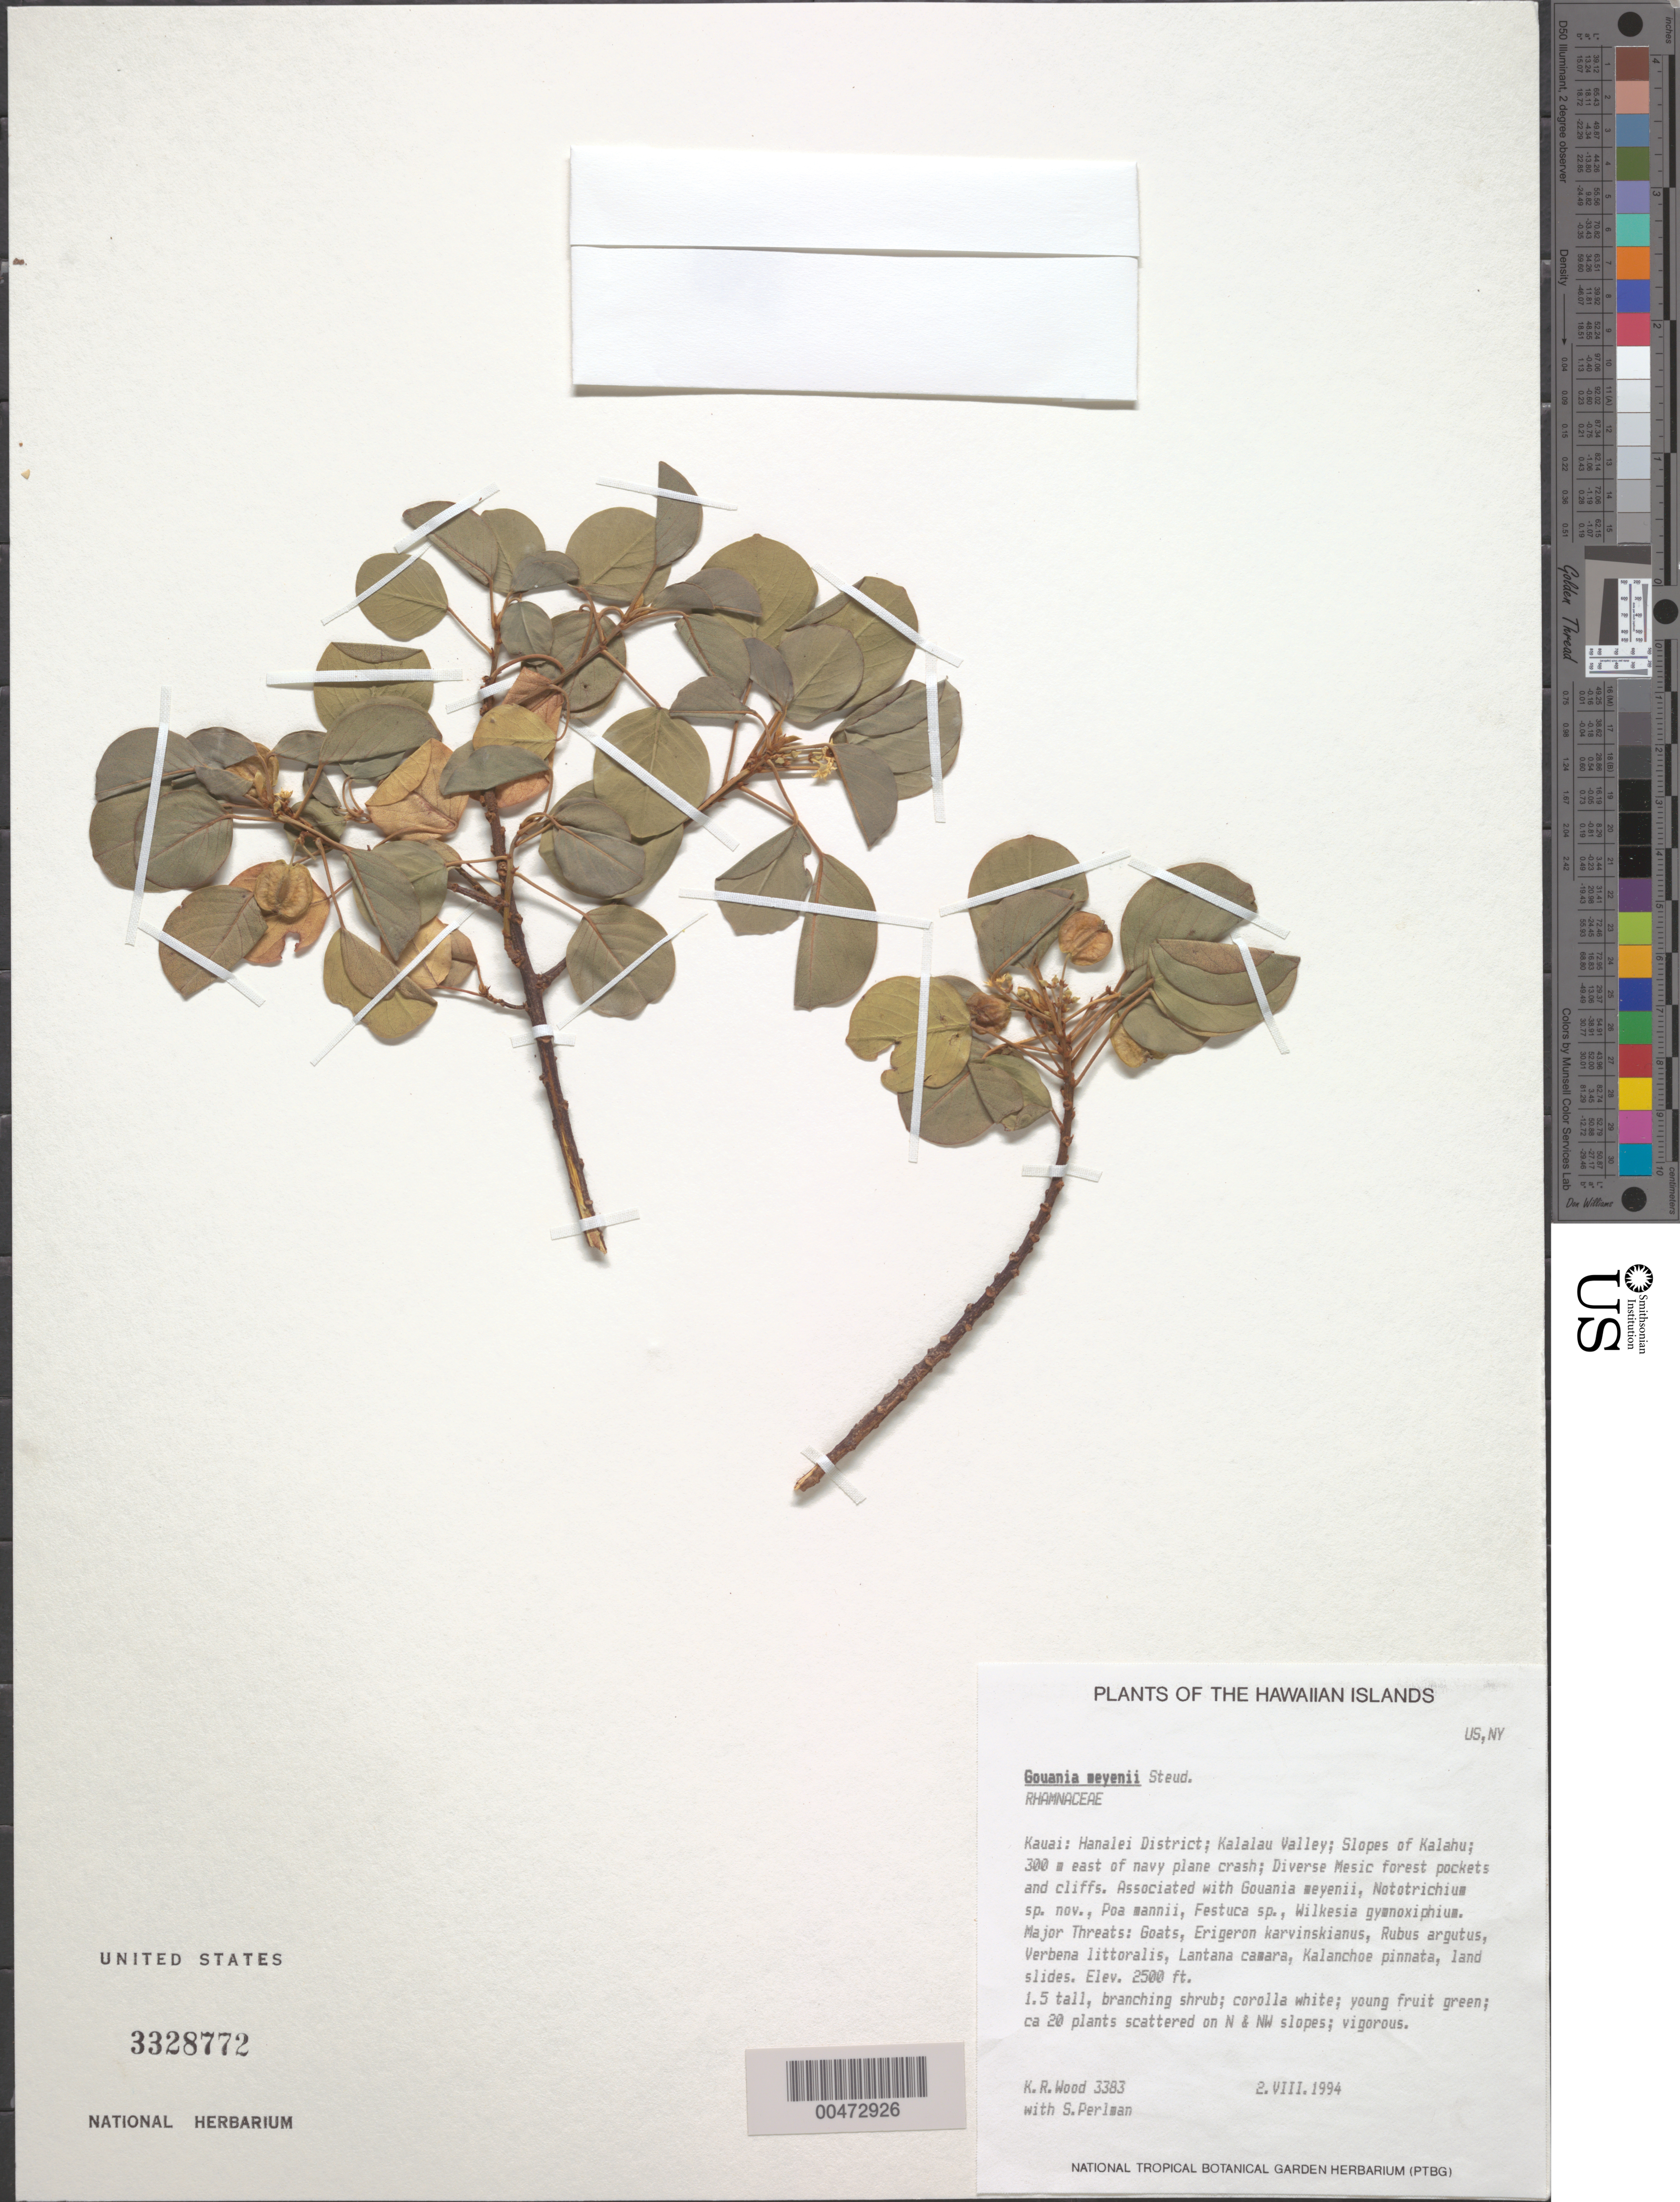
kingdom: Plantae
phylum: Tracheophyta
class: Magnoliopsida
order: Rosales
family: Rhamnaceae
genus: Gouania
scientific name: Gouania meyenii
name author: Steud.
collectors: K. R. Wood & S. P. Perlman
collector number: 3383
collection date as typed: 2 Aug 1994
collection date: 1994-08-02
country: United States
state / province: Hawaii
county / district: Kauai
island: Kaua'i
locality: Hanalei Dist, Kalalau Valley, slopes of Kalahu, 300 m E of navy plane crash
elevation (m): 762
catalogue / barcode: US 3328772